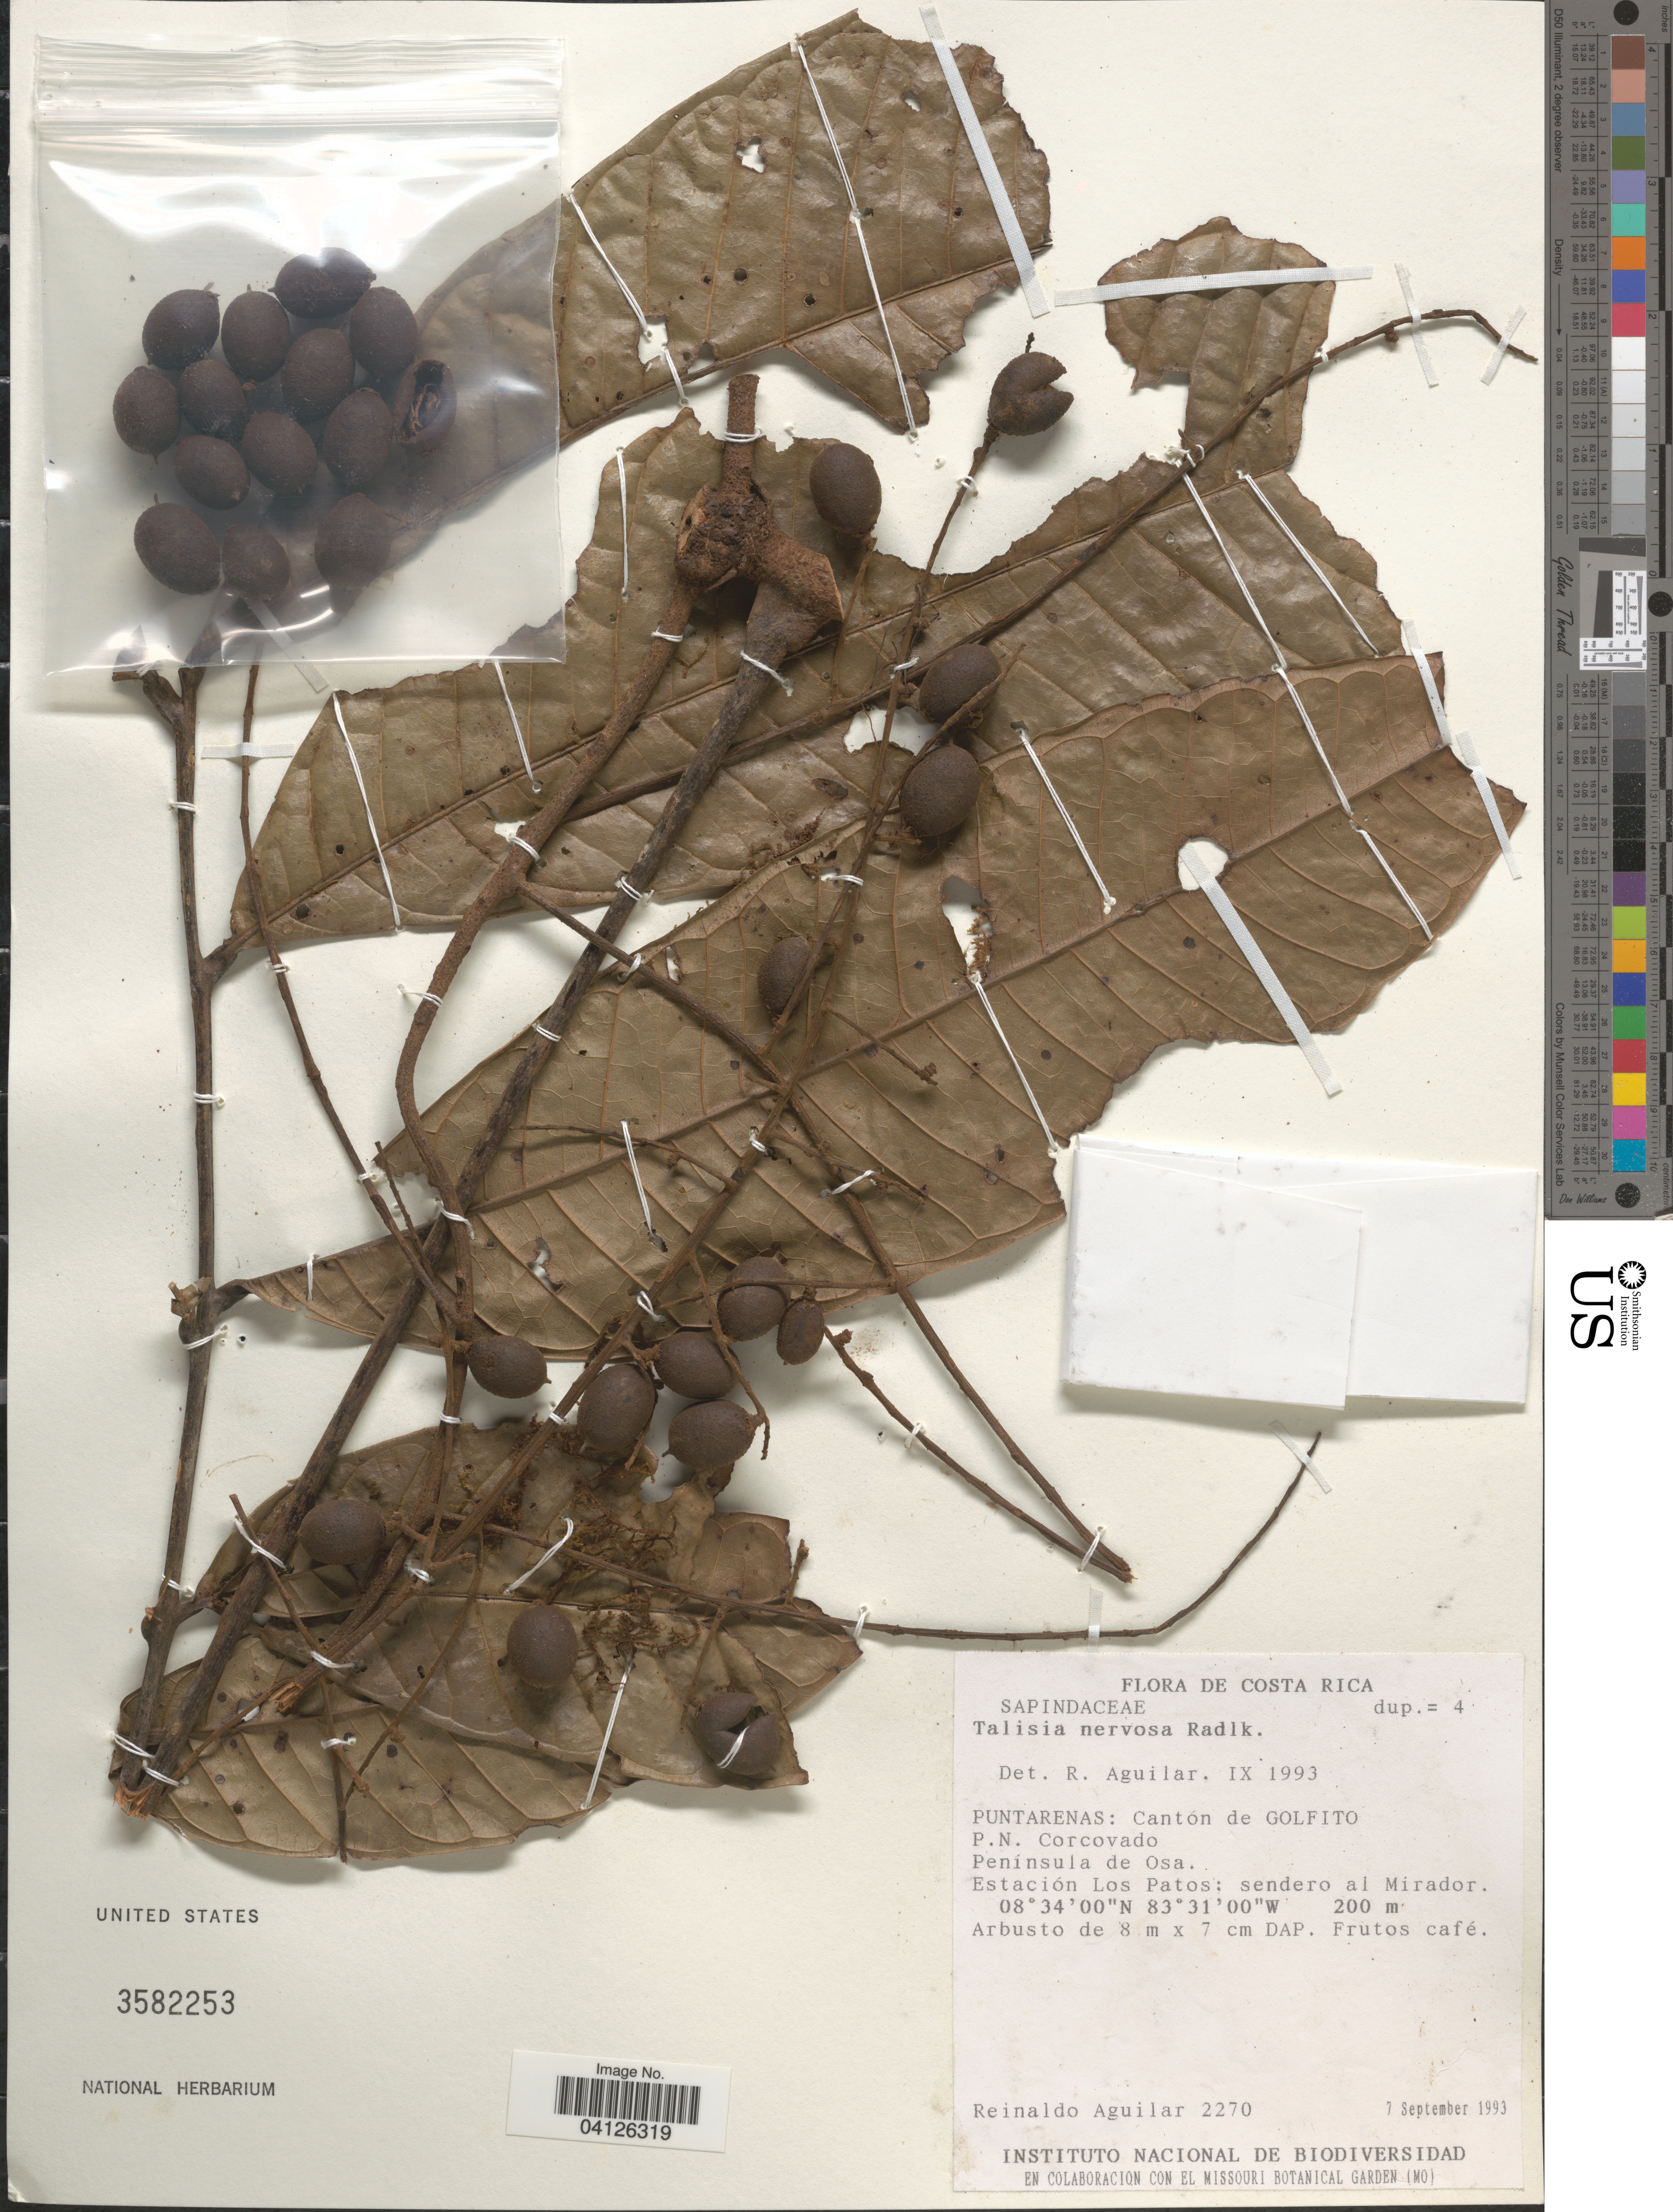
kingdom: Plantae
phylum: Tracheophyta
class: Magnoliopsida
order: Sapindales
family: Sapindaceae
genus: Talisia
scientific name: Talisia nervosa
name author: Radlk.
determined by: Acevedo-Rodriguez, P., (US), Smithsonian Institution - National Museum of Natural History (UNITED STATES)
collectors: R. Aguilar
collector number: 2270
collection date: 1993-09-07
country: Costa Rica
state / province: Puntarenas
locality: Cantón de Golfito. P.N. Corcovado. Península de Osa. Estación Los Patos: sendero al Mirador.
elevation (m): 200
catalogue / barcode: US 3582253